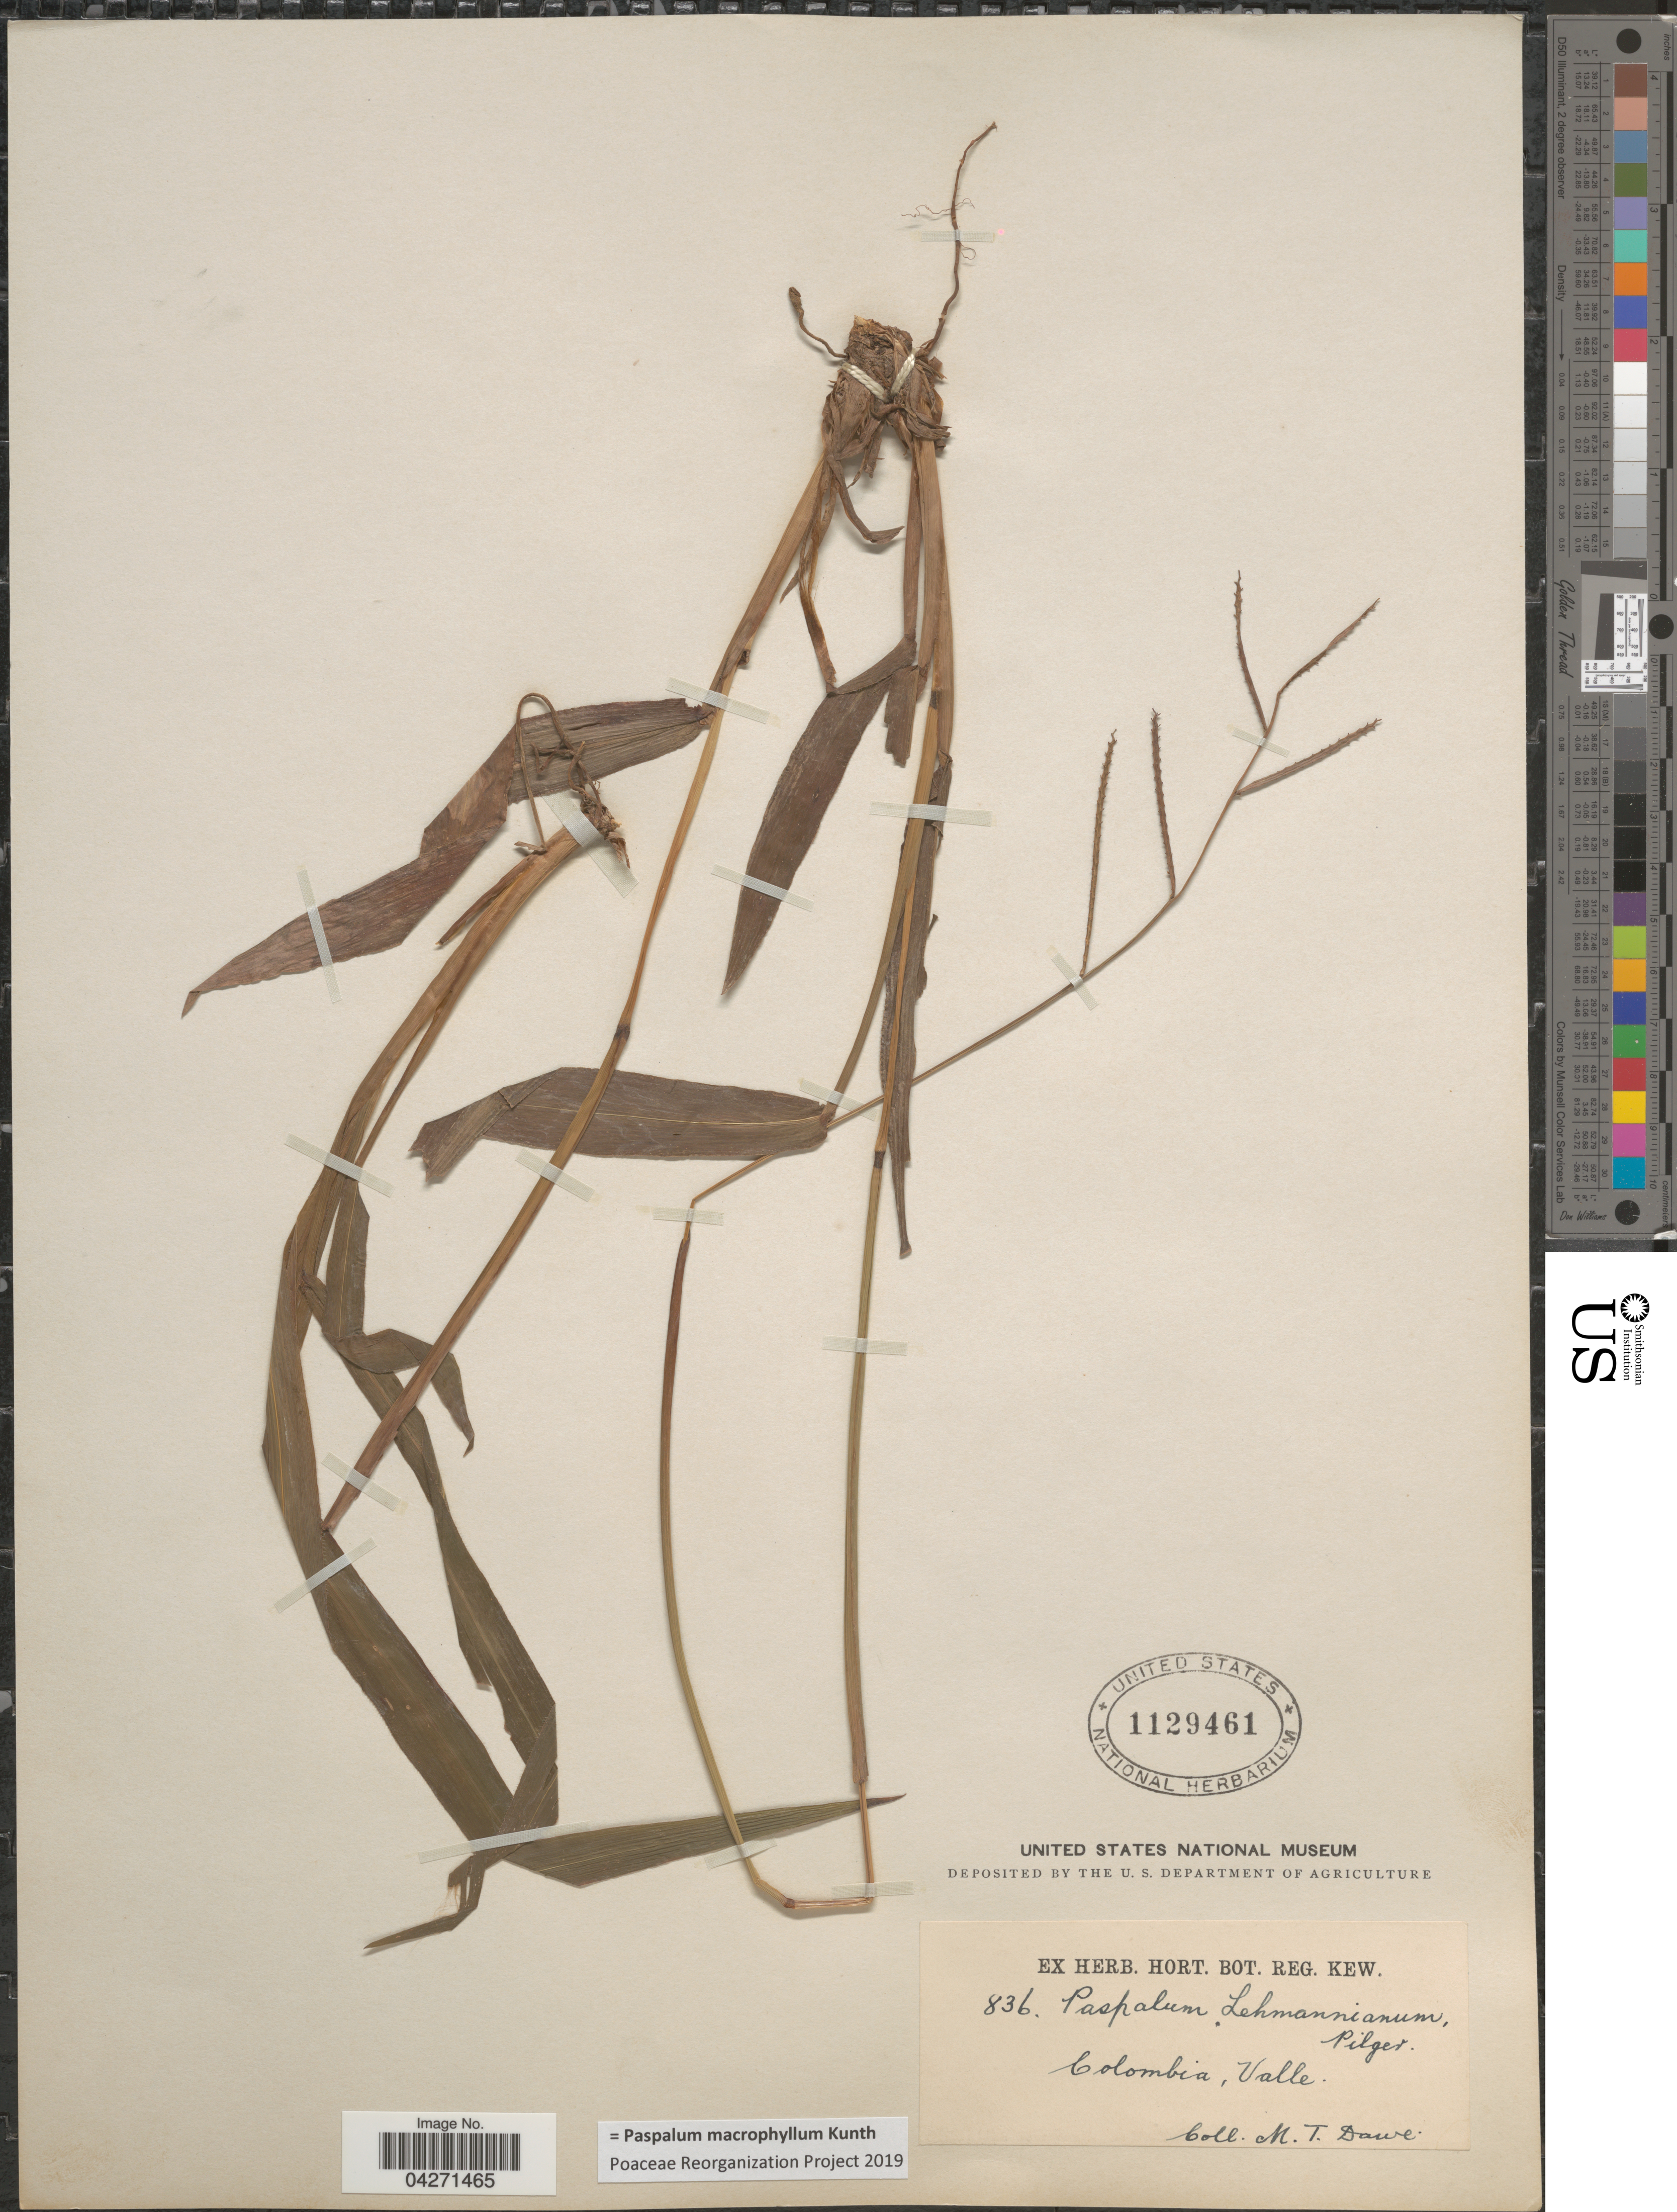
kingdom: Plantae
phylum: Tracheophyta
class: Liliopsida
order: Poales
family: Poaceae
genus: Paspalum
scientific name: Paspalum macrophyllum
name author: Kunth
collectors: M. T. Dawe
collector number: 836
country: Colombia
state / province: Valle del Cauca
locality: Valle.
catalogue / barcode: US 1129461